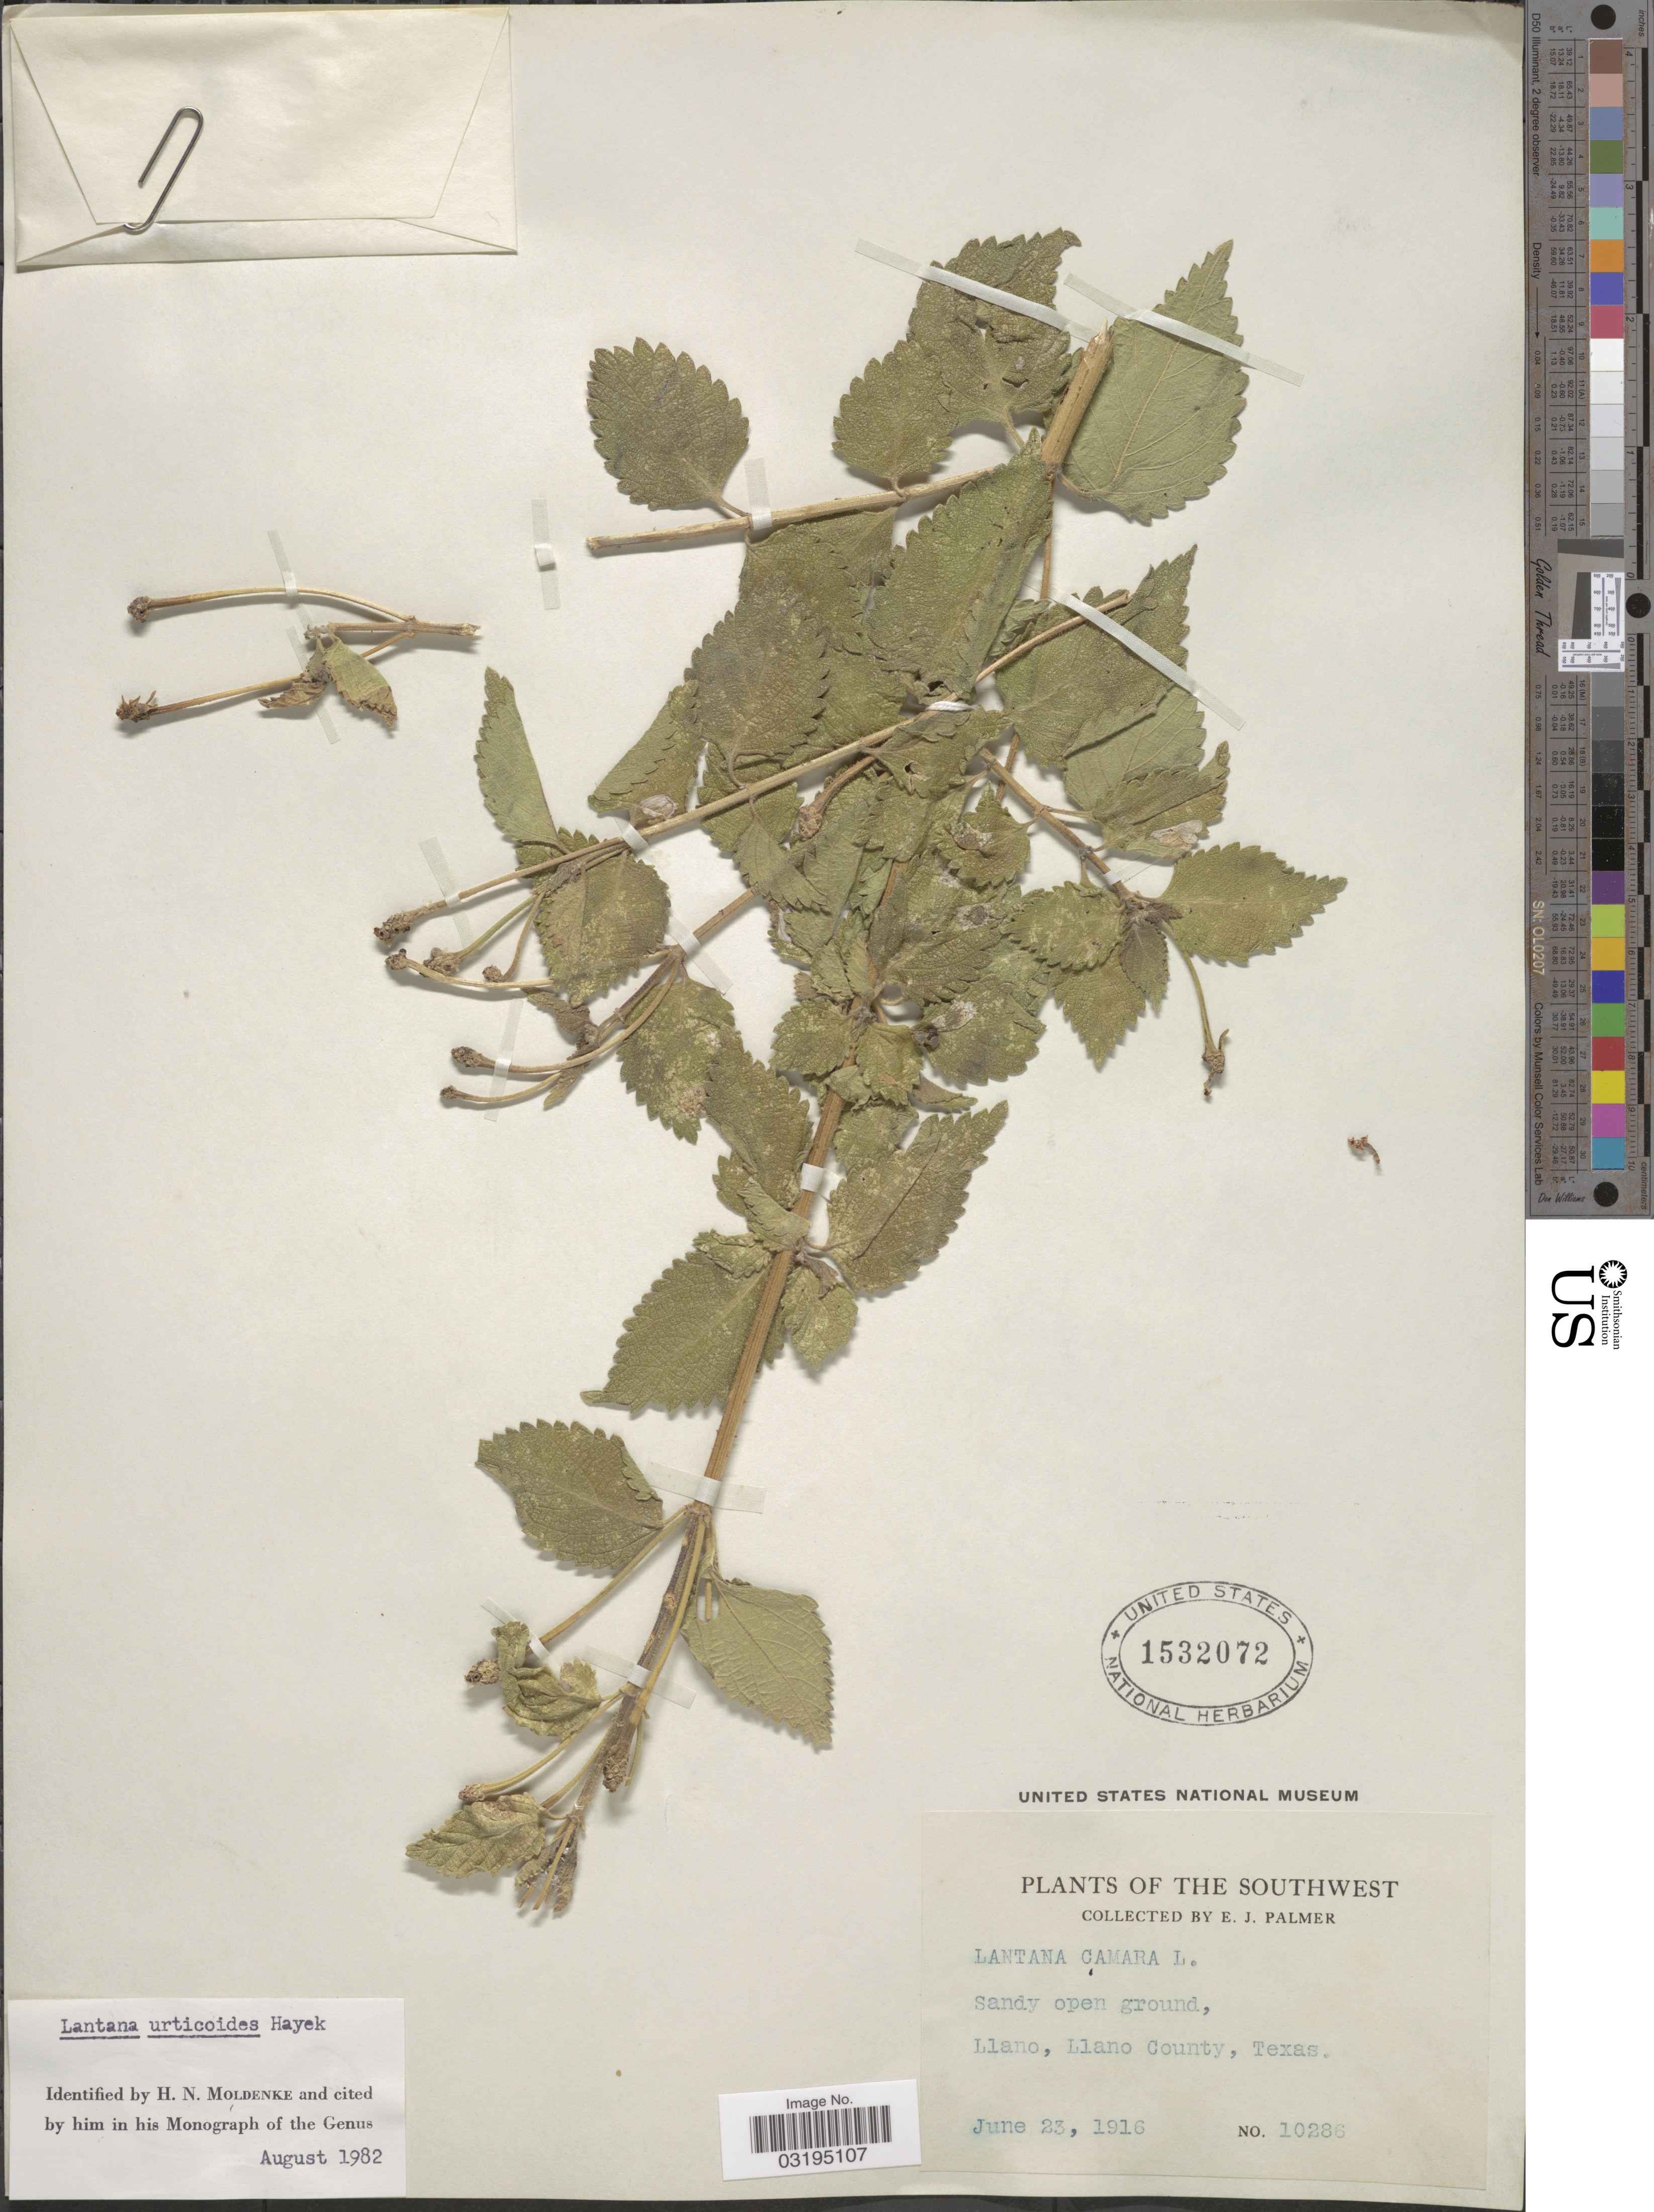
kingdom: Plantae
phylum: Tracheophyta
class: Magnoliopsida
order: Lamiales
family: Verbenaceae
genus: Lantana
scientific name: Lantana urticoides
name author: Hayek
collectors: E. J. Palmer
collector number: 10286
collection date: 1916-06-23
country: United States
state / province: Texas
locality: Southwest. Llano, Llano County.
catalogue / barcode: US 1532072